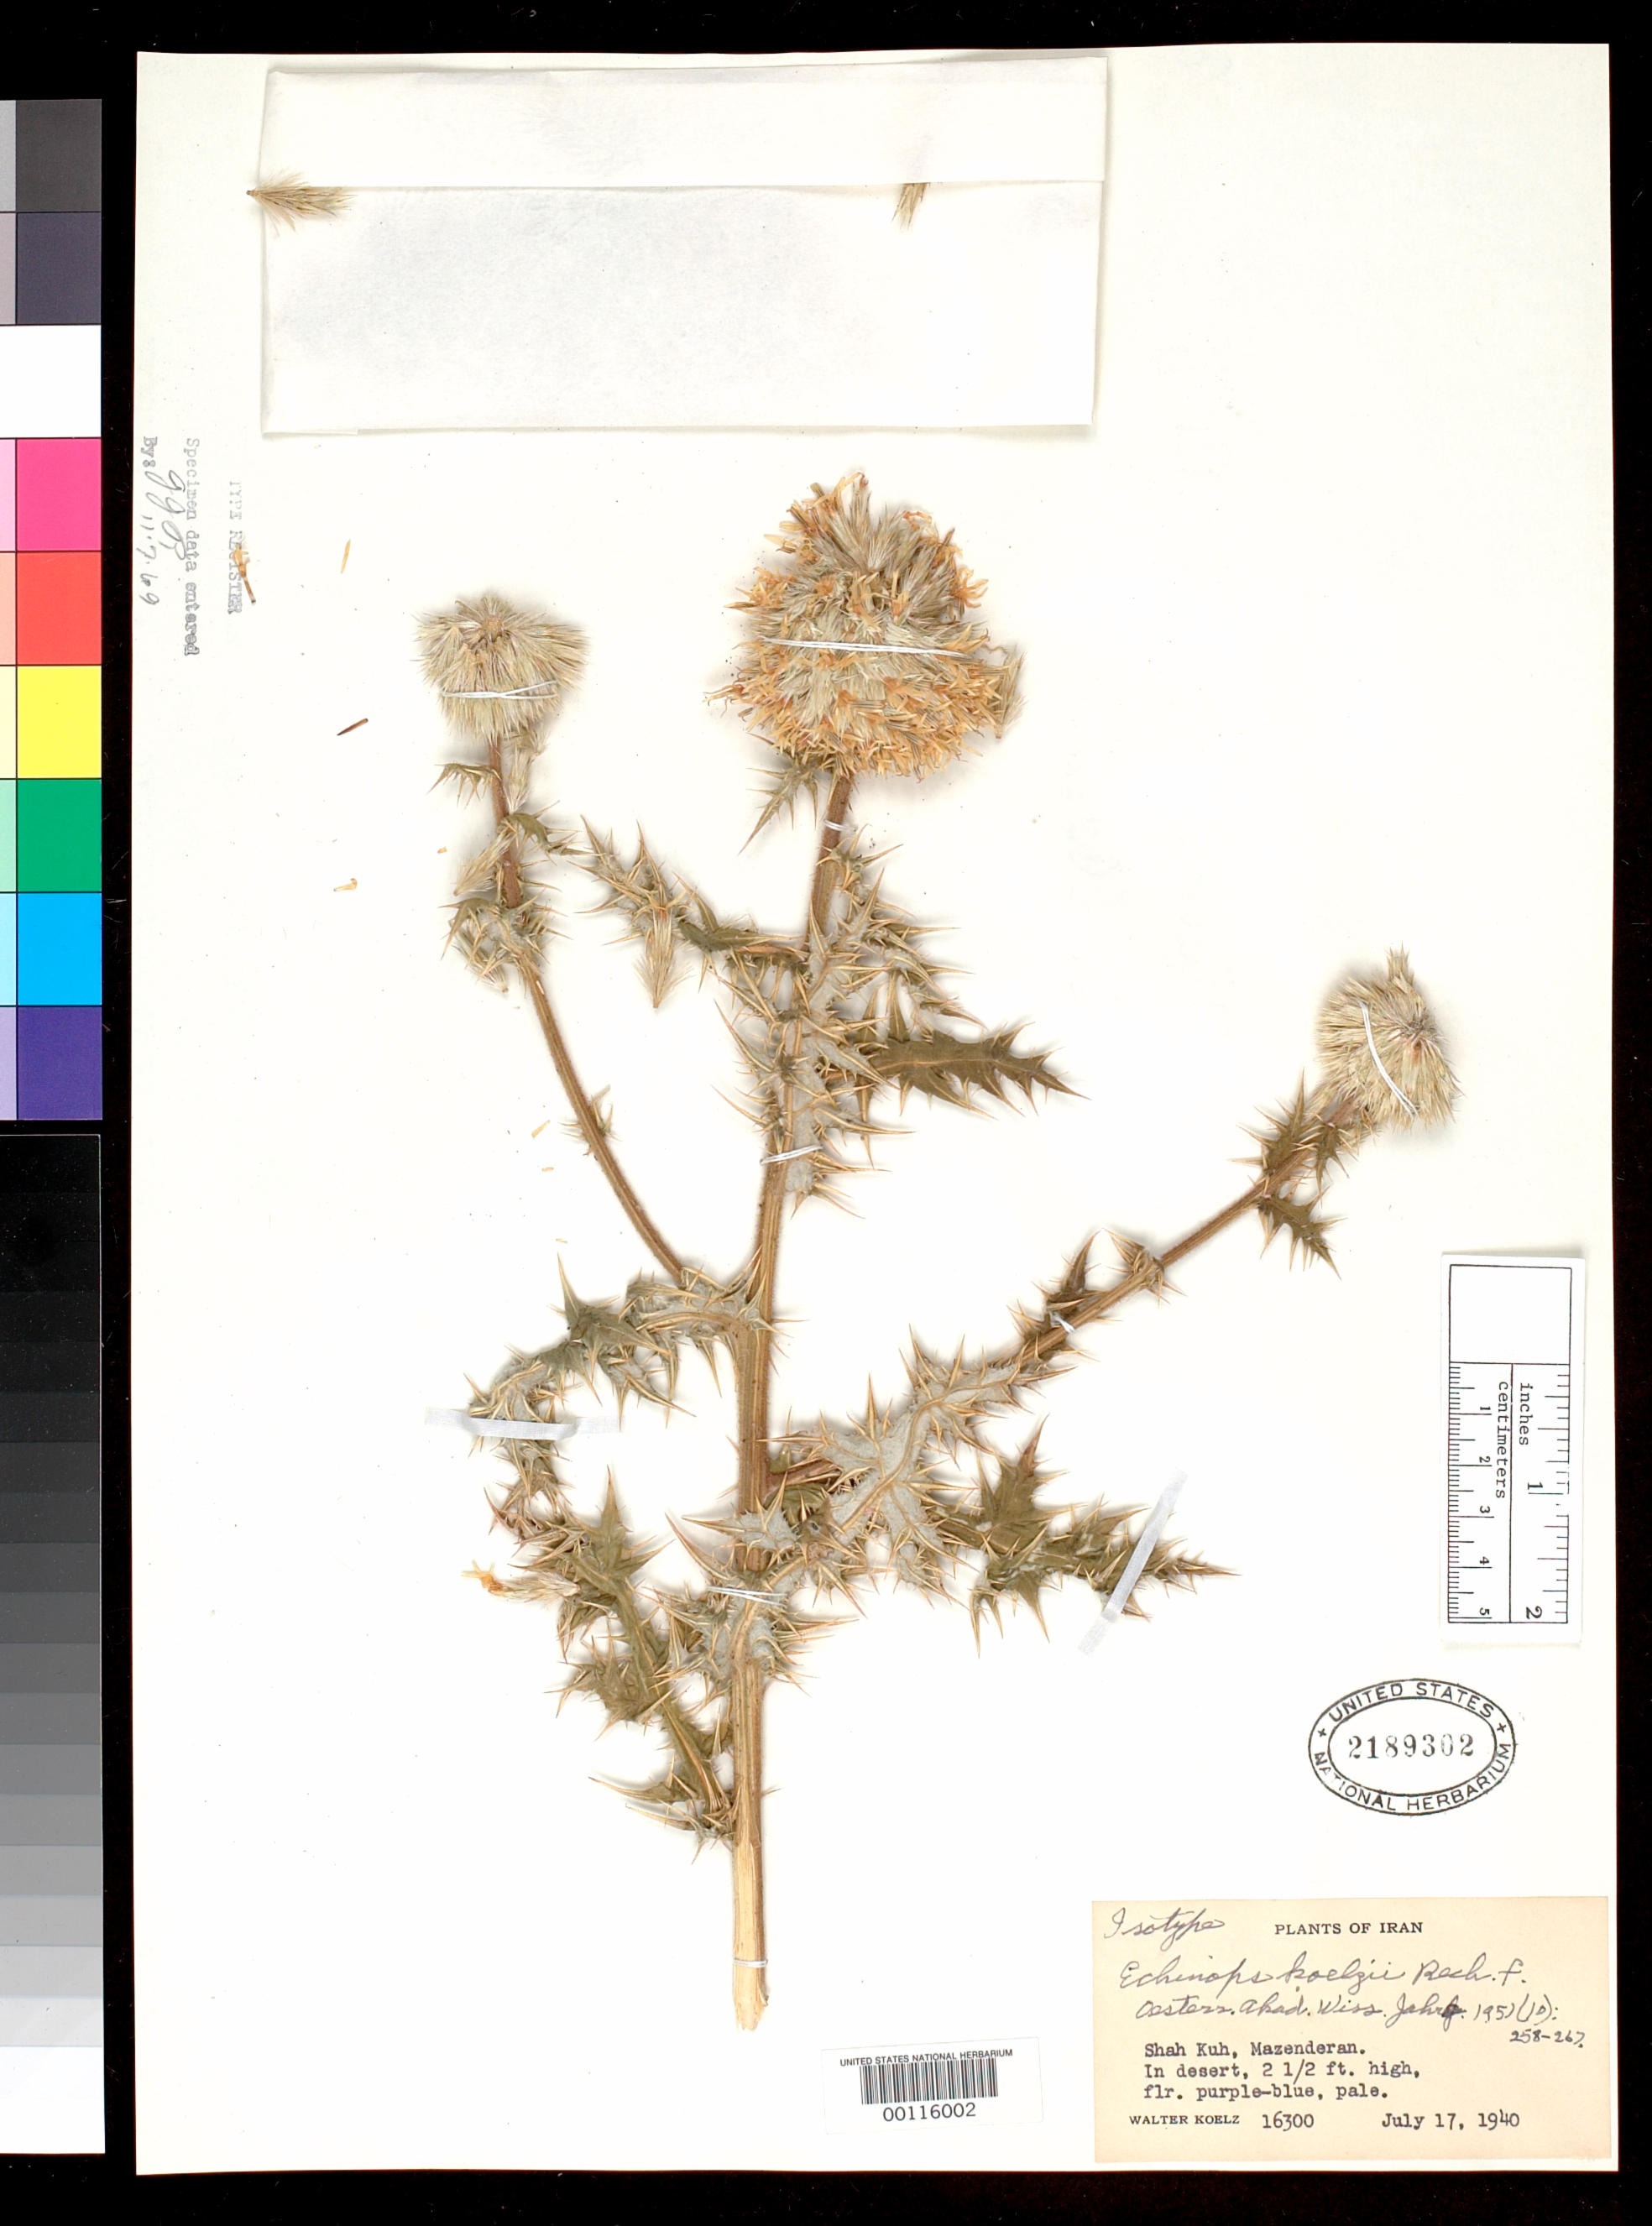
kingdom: Plantae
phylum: Tracheophyta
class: Magnoliopsida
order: Asterales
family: Asteraceae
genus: Echinops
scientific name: Echinops koelzii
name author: Rech. f.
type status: Isotype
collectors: W. N. Koelz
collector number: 16300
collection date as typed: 17 Jul 1940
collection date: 1940-07-17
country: Iran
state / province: Mazandaran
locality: Shah Kuh.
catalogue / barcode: US 2189302